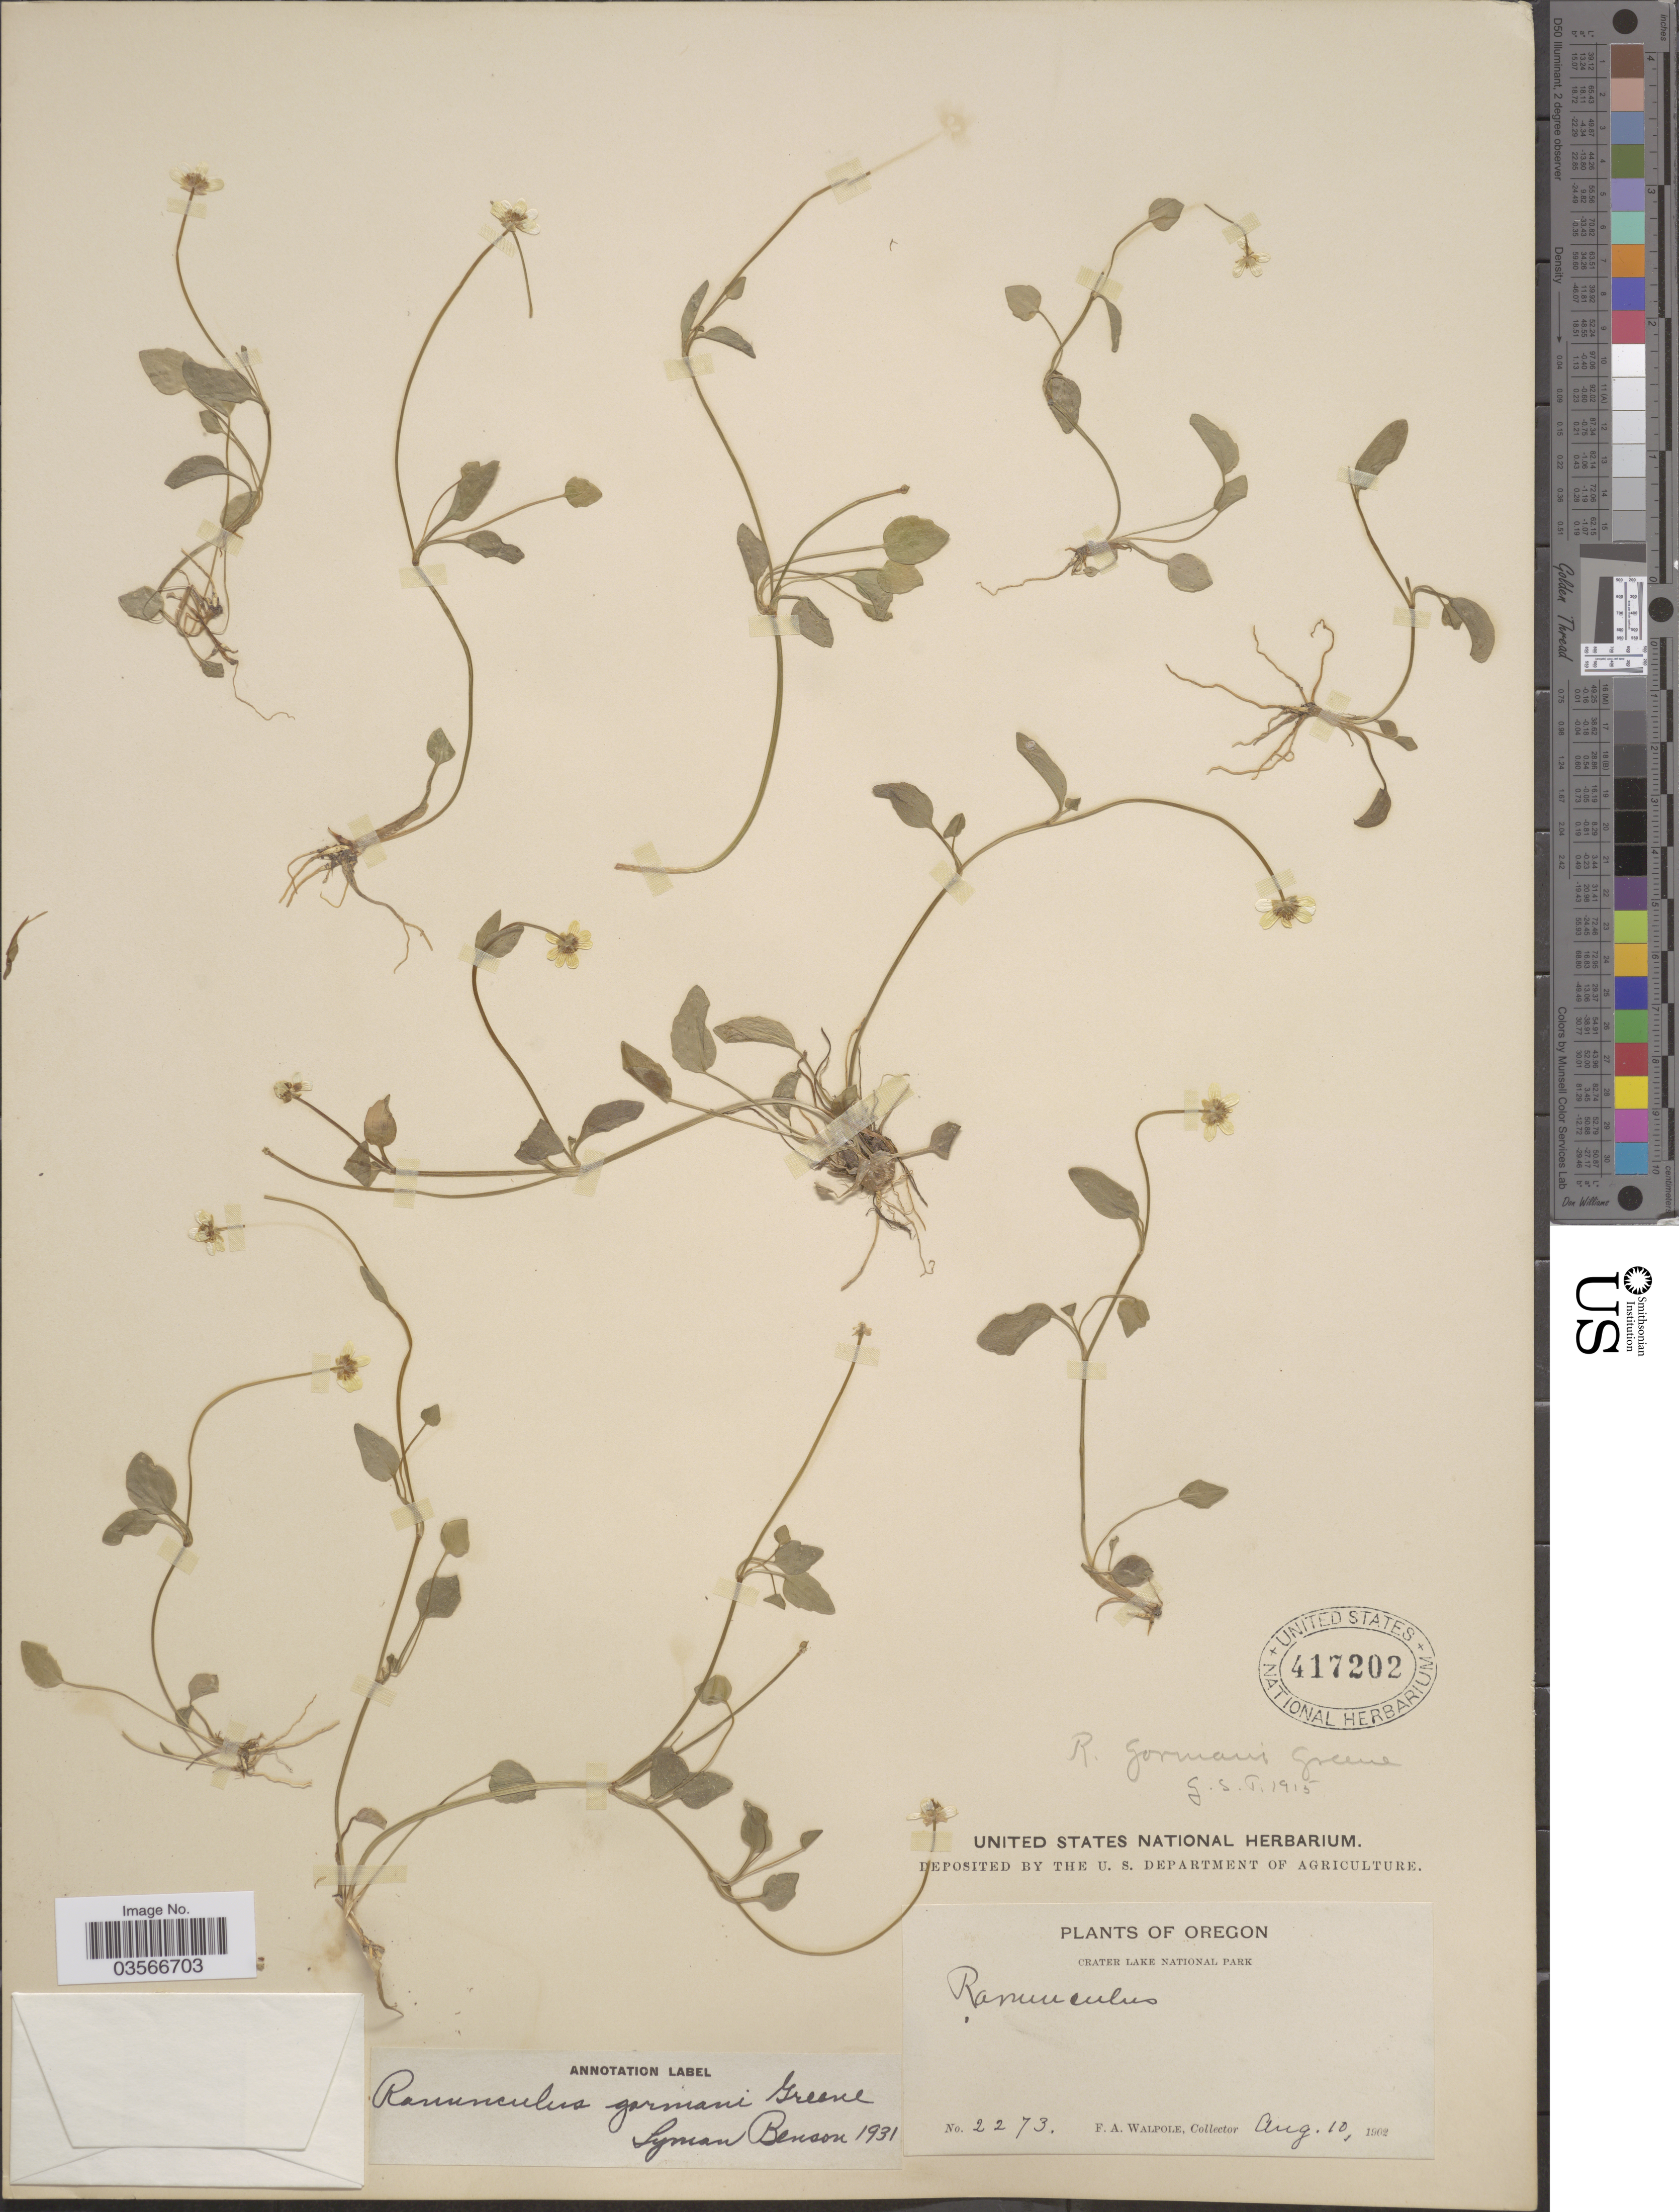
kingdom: Plantae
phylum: Tracheophyta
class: Magnoliopsida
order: Ranunculales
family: Ranunculaceae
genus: Ranunculus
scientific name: Ranunculus gormanii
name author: Greene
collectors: F. Walpole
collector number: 2273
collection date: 1902-08-10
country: United States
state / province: Oregon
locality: Crater Lake National Park.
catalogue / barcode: US 417202